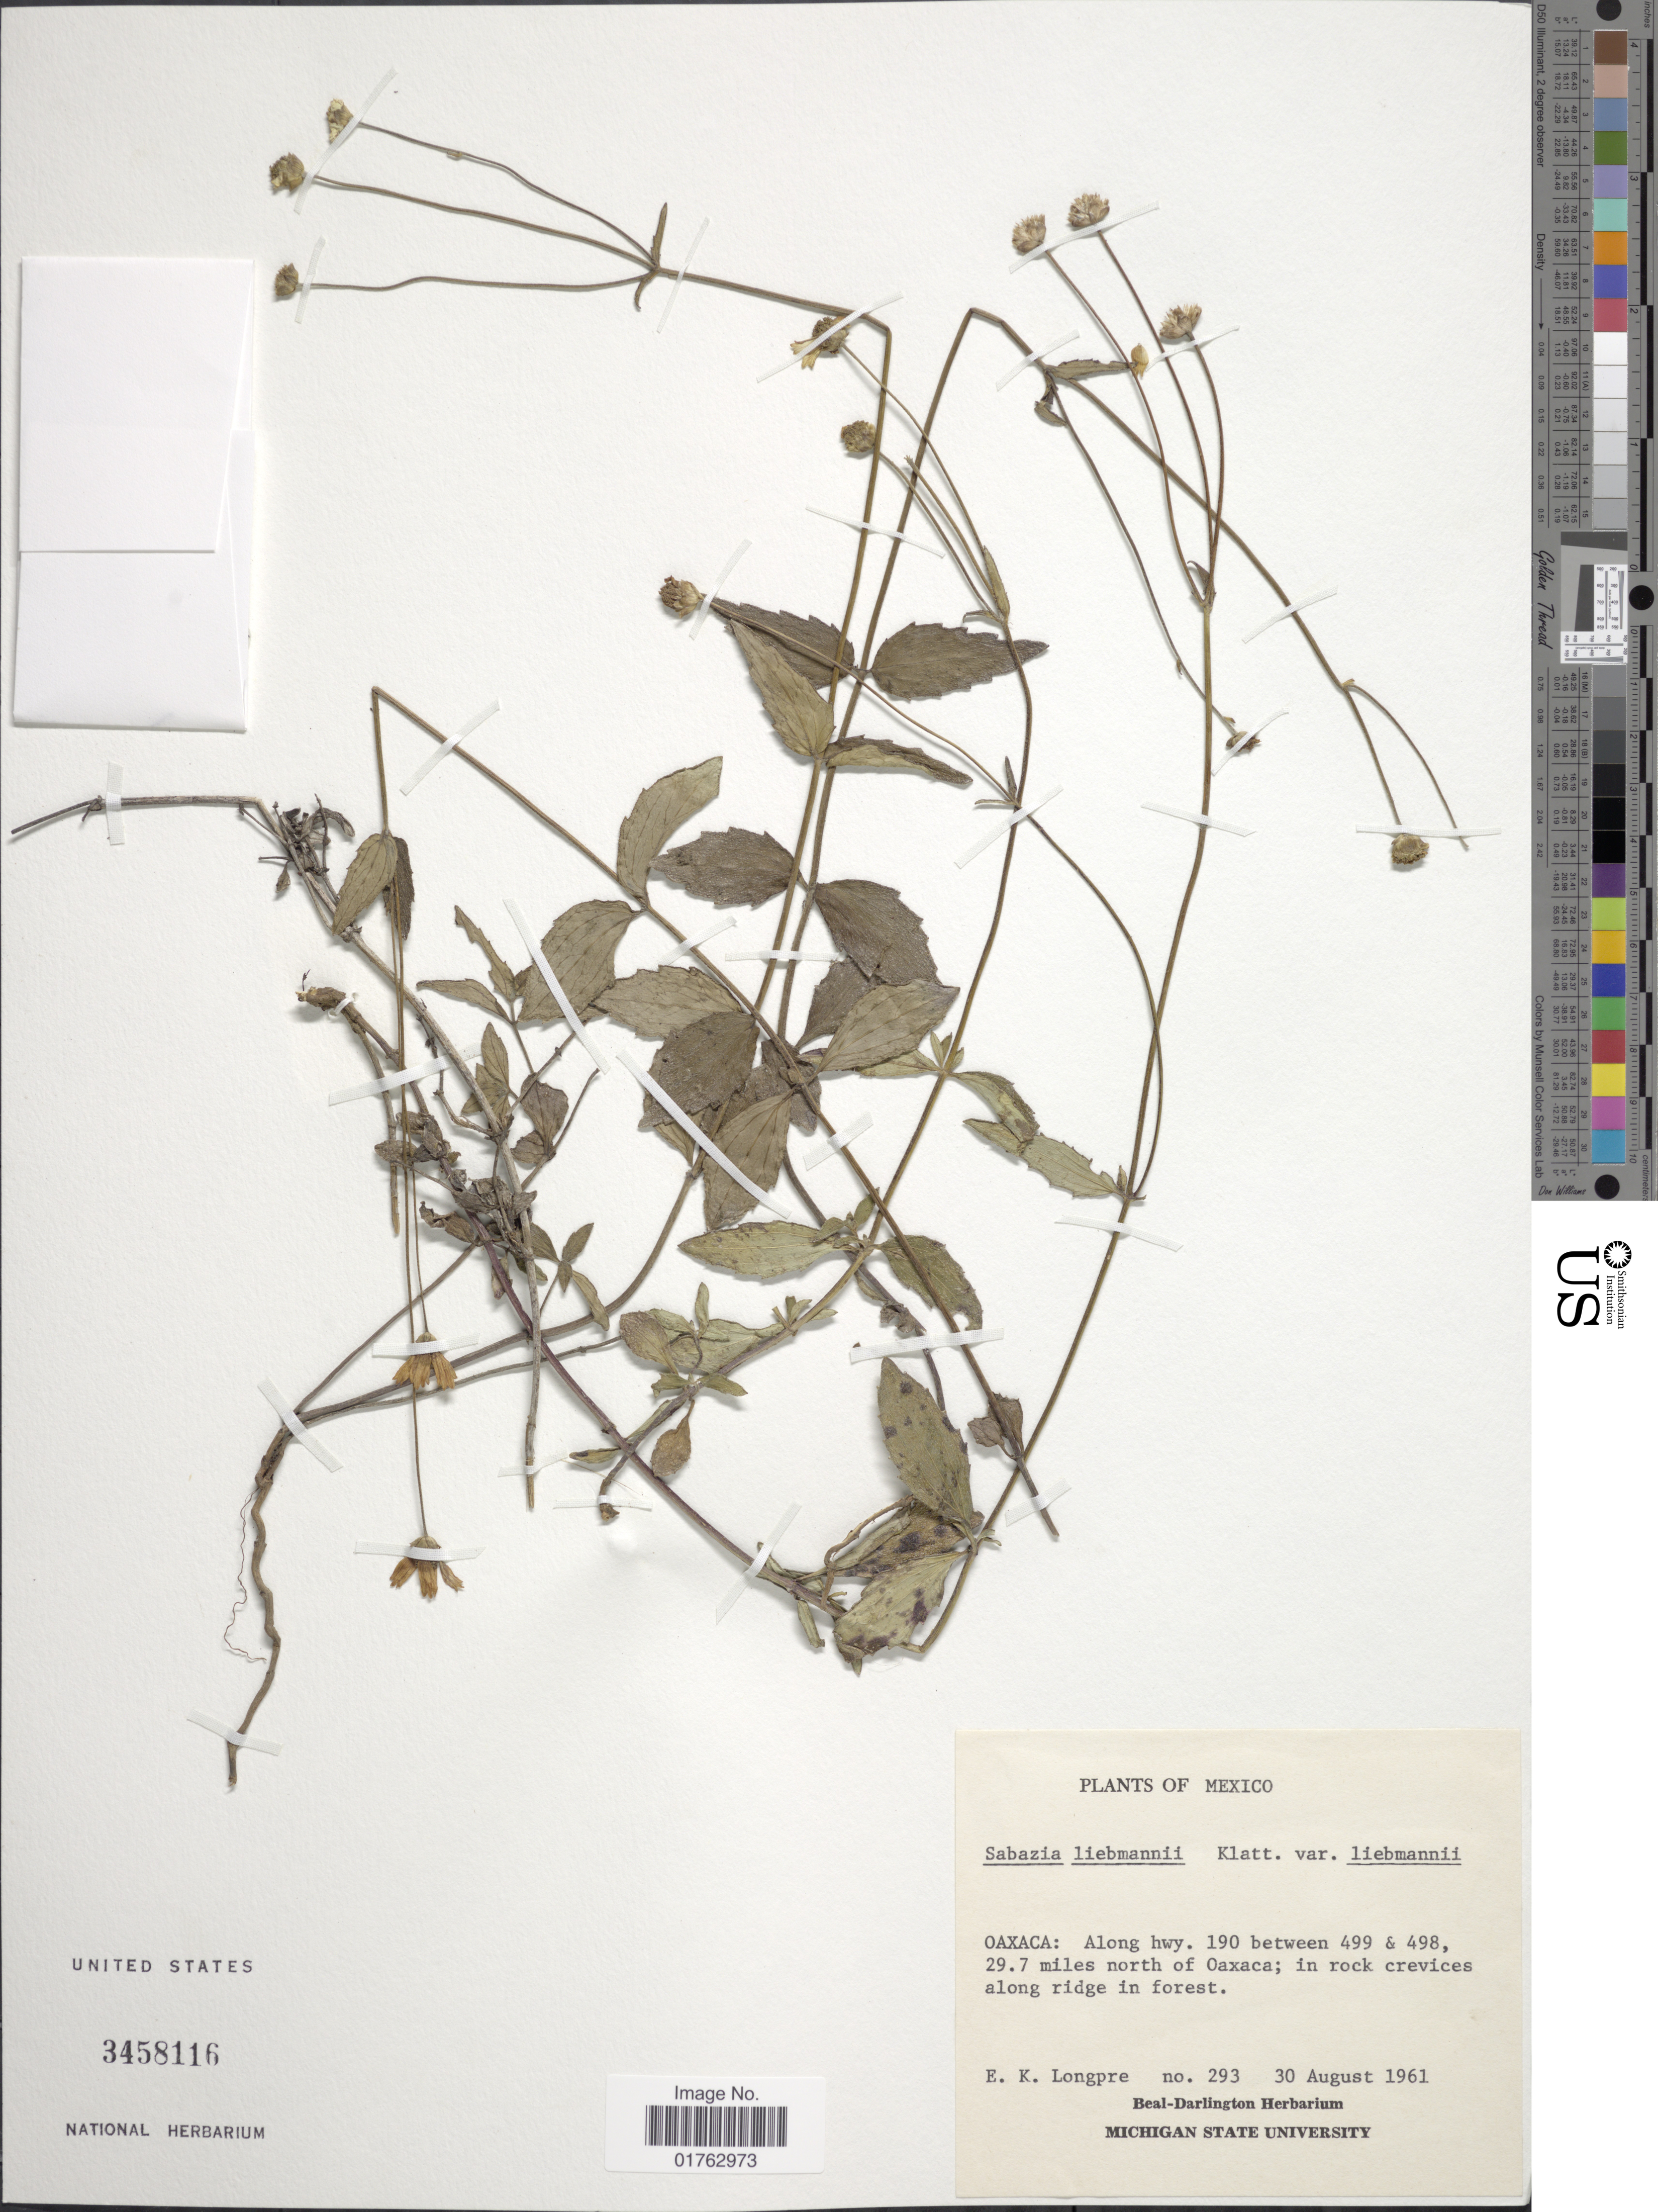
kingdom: Plantae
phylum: Tracheophyta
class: Magnoliopsida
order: Asterales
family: Asteraceae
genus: Sabazia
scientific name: Sabazia liebmannii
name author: Klatt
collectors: E. Longpre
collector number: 293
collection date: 1961-08-30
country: Mexico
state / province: Oaxaca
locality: Along hwy. 190 between 499 & 498, 29.7 miles north of Oaxaca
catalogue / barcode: US 3458116